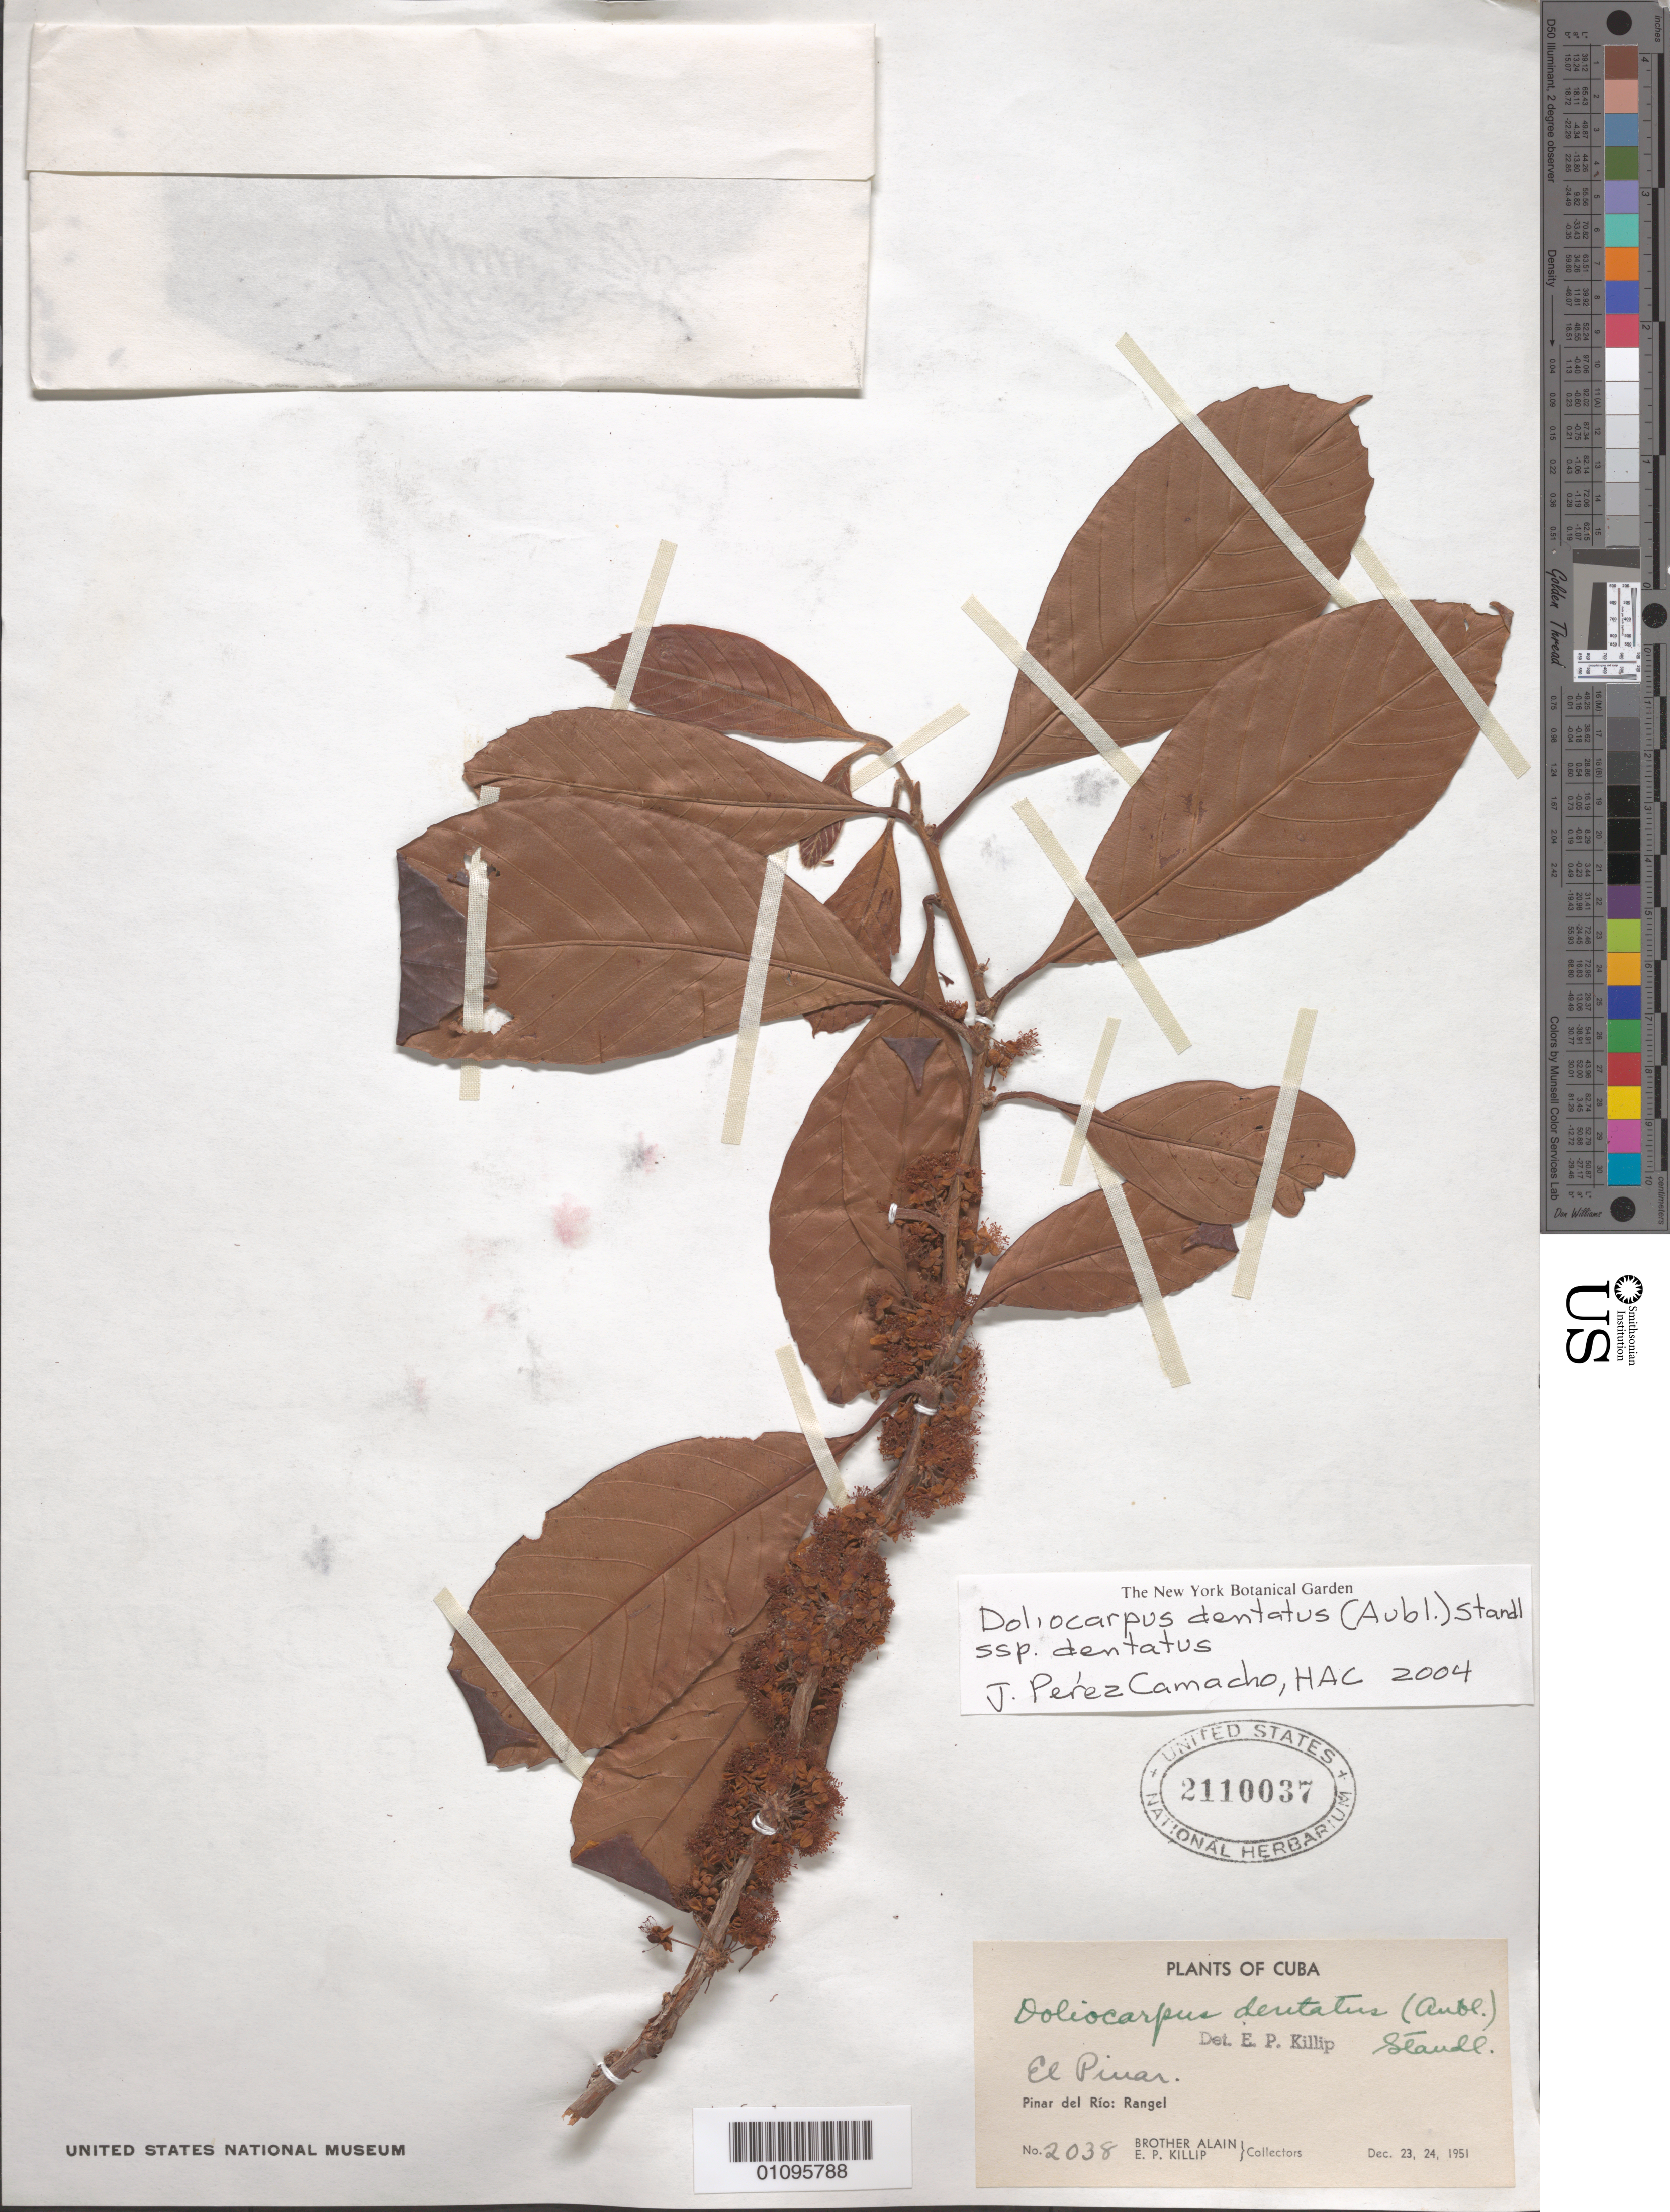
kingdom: Plantae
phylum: Tracheophyta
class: Magnoliopsida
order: Dilleniales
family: Dilleniaceae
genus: Doliocarpus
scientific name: Doliocarpus dentatus subsp. dentatus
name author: (Aubl.) Standl.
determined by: Peréz-Camacho, J.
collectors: A. H. Liogier & E. P. Killip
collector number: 2038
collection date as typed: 23 Dec 1951 and 24 Dec 1951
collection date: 1951-12-23,1951-12-24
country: Cuba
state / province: Pinar del Río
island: Cuba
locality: Rangel, El Pinar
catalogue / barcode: US 2110037